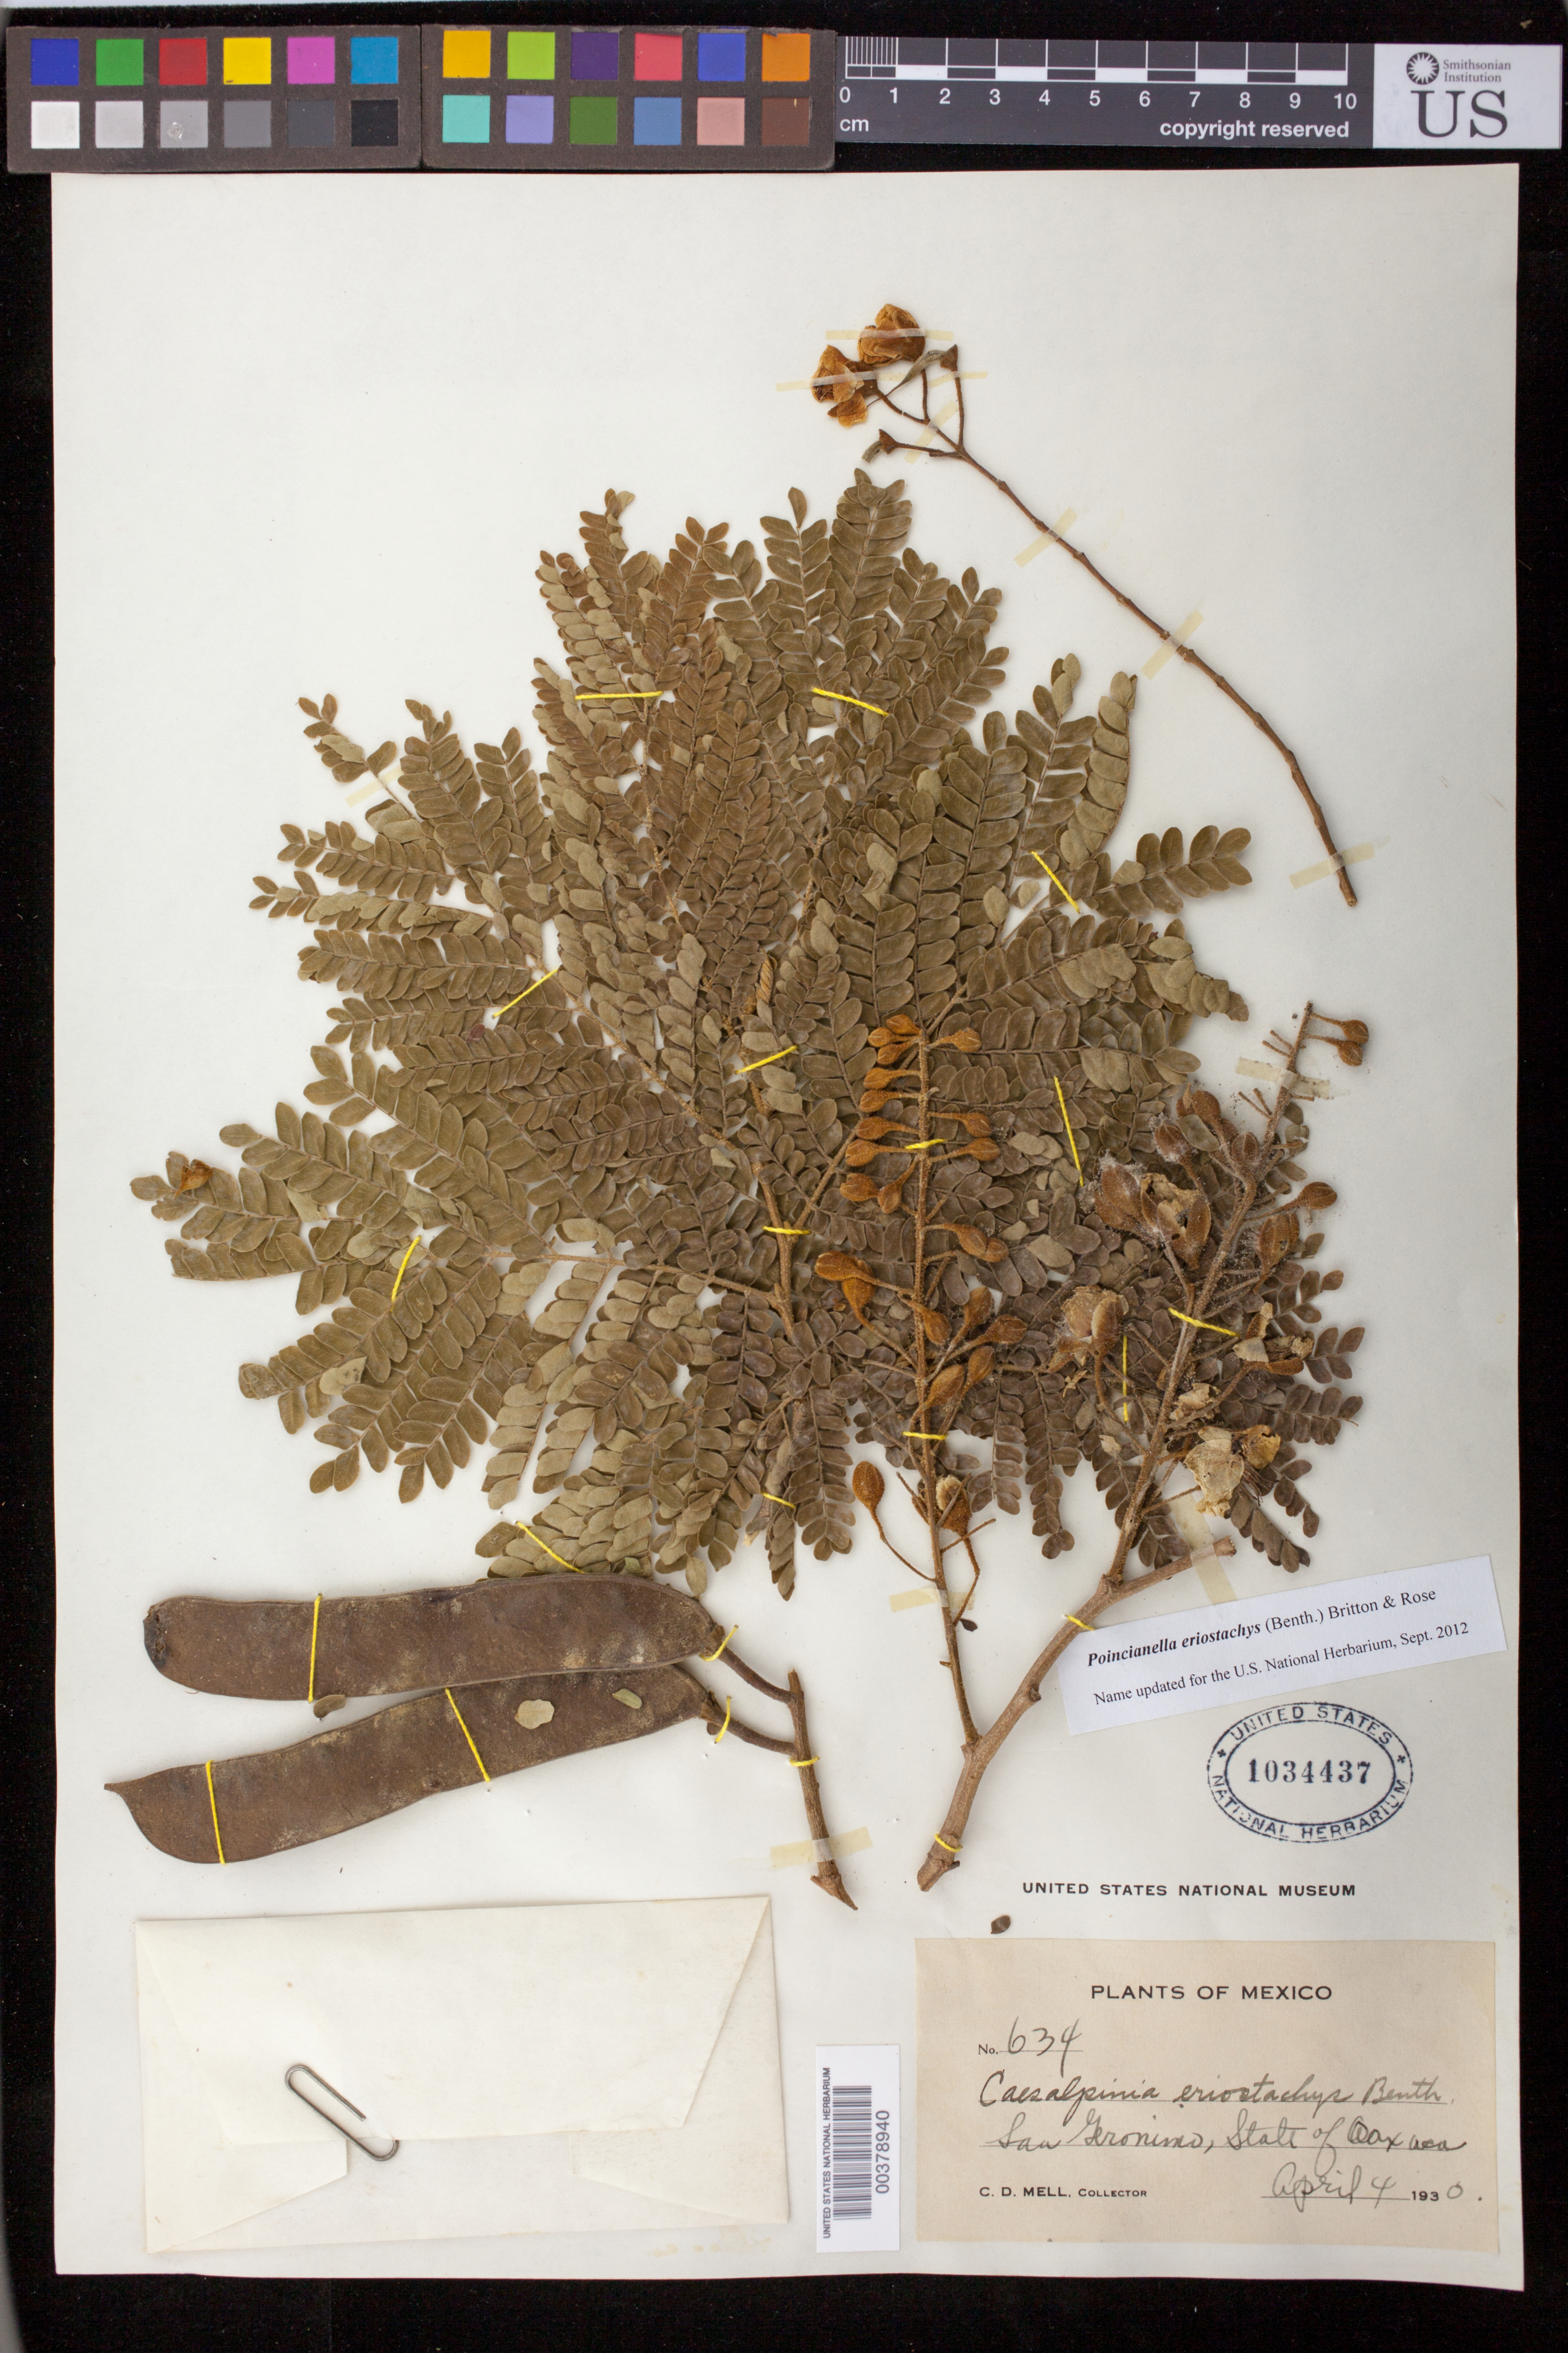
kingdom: Plantae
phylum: Tracheophyta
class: Magnoliopsida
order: Fabales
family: Fabaceae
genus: Cenostigma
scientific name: Cenostigma eriostachys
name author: (Benth.) Gagnon & G.P. Lewis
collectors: C. D. Mell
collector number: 634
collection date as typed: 04 Apr 1930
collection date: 1930-04-04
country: Mexico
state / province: Oaxaca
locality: San Geronimo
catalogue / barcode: US 1034437